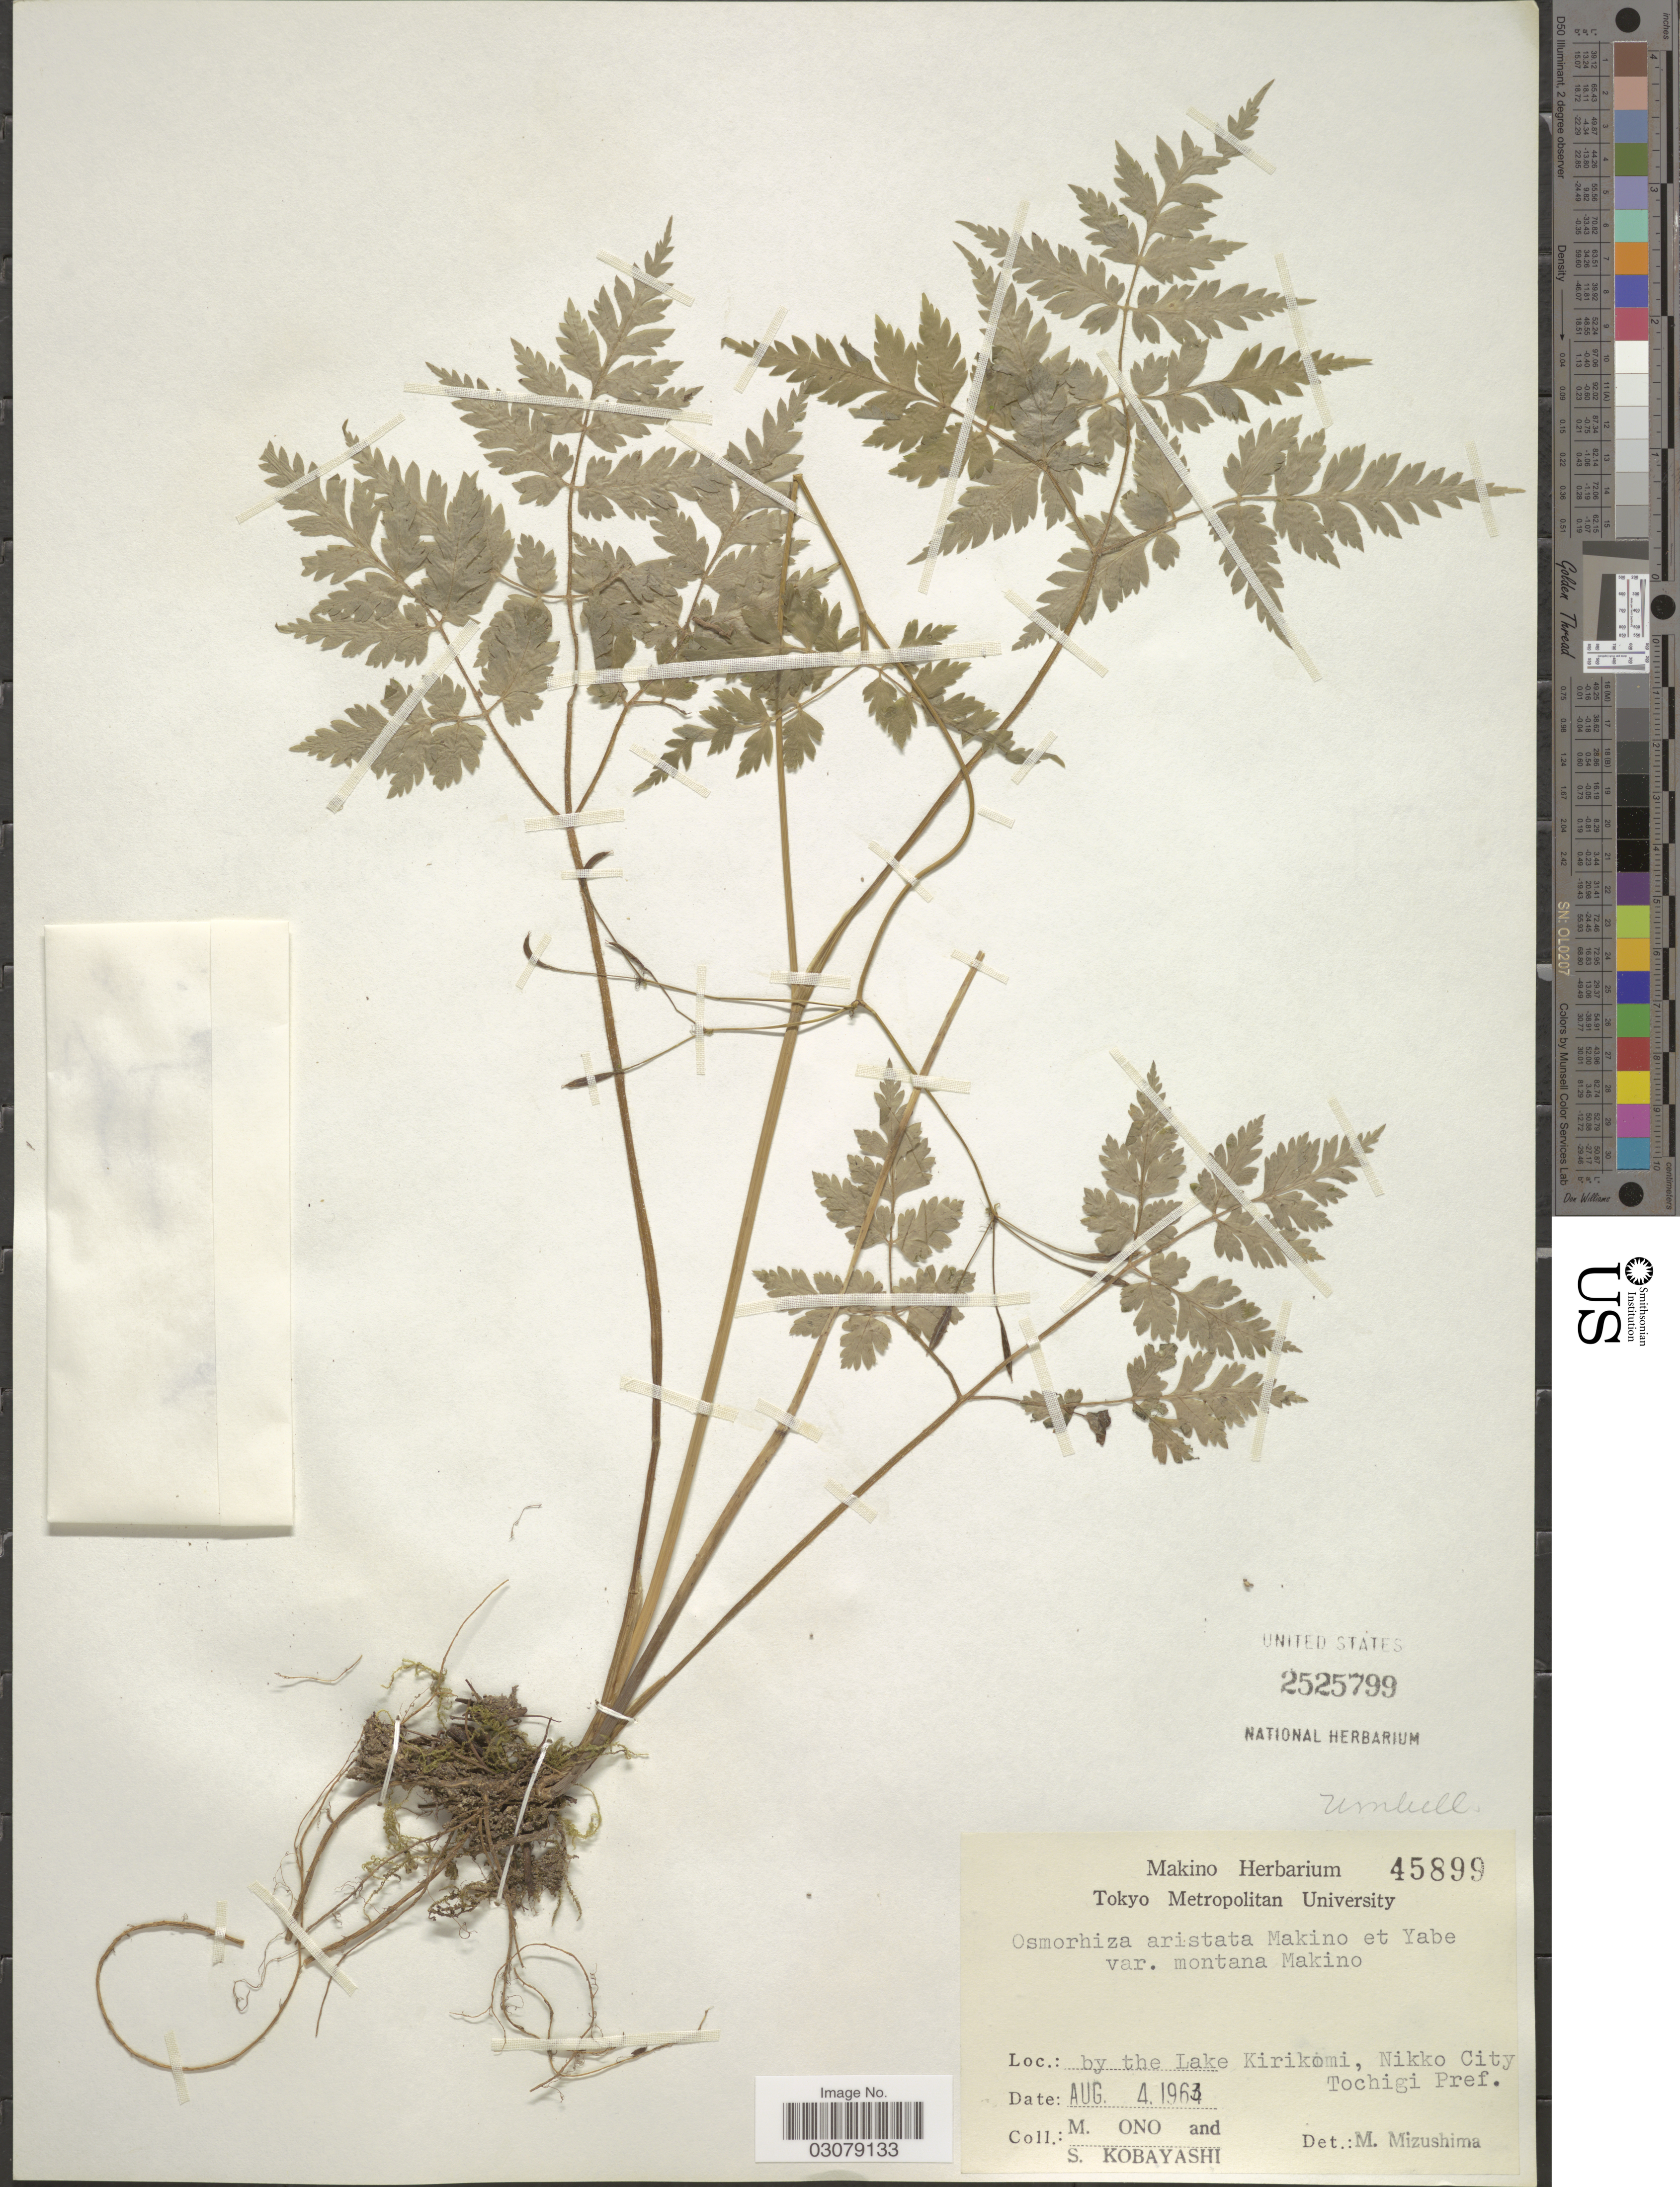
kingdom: Plantae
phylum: Tracheophyta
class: Magnoliopsida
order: Apiales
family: Apiaceae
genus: Osmorhiza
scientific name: Osmorhiza aristata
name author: (Thunb.) Rydb.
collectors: M. Ono & S. Kobayashi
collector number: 45899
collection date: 1963-08-04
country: Japan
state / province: Totigi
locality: By the Lake Kirikomi, Nikko City, Tochigi Pref.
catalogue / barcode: US 2525799